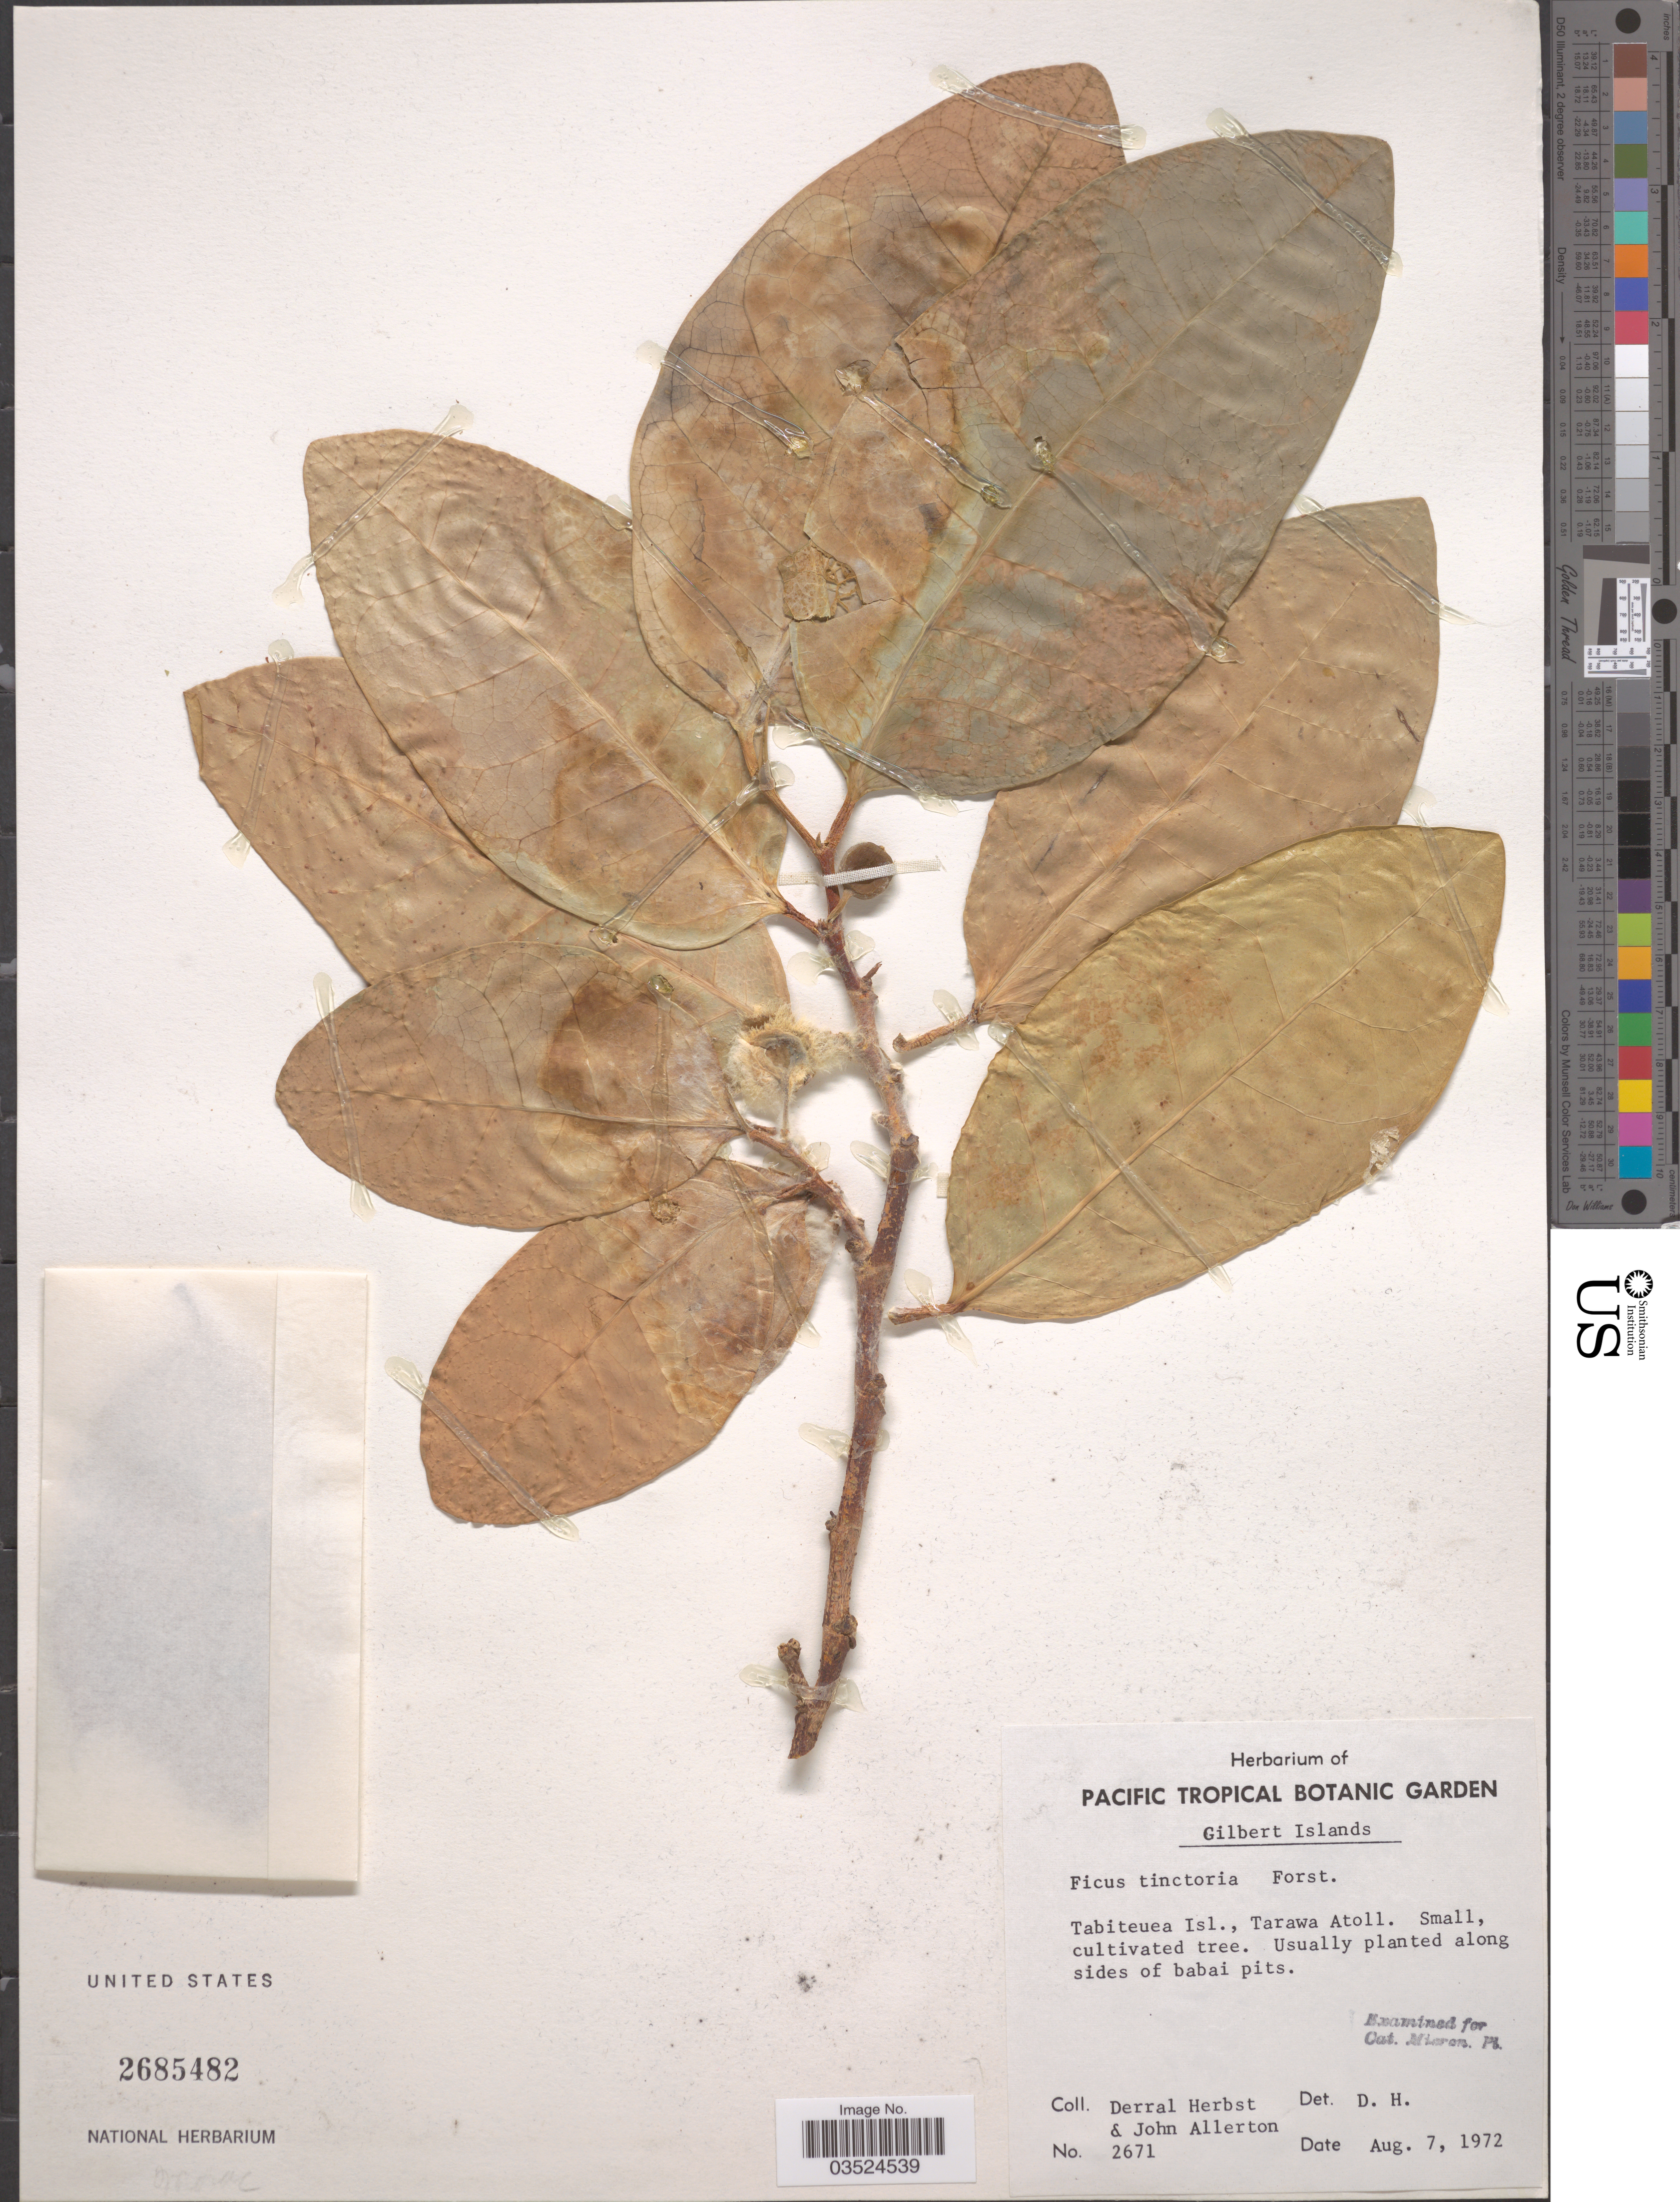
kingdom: Plantae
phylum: Tracheophyta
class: Magnoliopsida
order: Rosales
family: Moraceae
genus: Ficus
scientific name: Ficus tinctoria subsp. tinctoria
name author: G. Forst.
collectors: D. R. Herbst & J. Allerton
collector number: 2671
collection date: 1972-08-07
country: Kiribati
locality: Gilbert Islands. Tabiteuea Isl., Tarawa Atoll.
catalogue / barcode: US 2685482